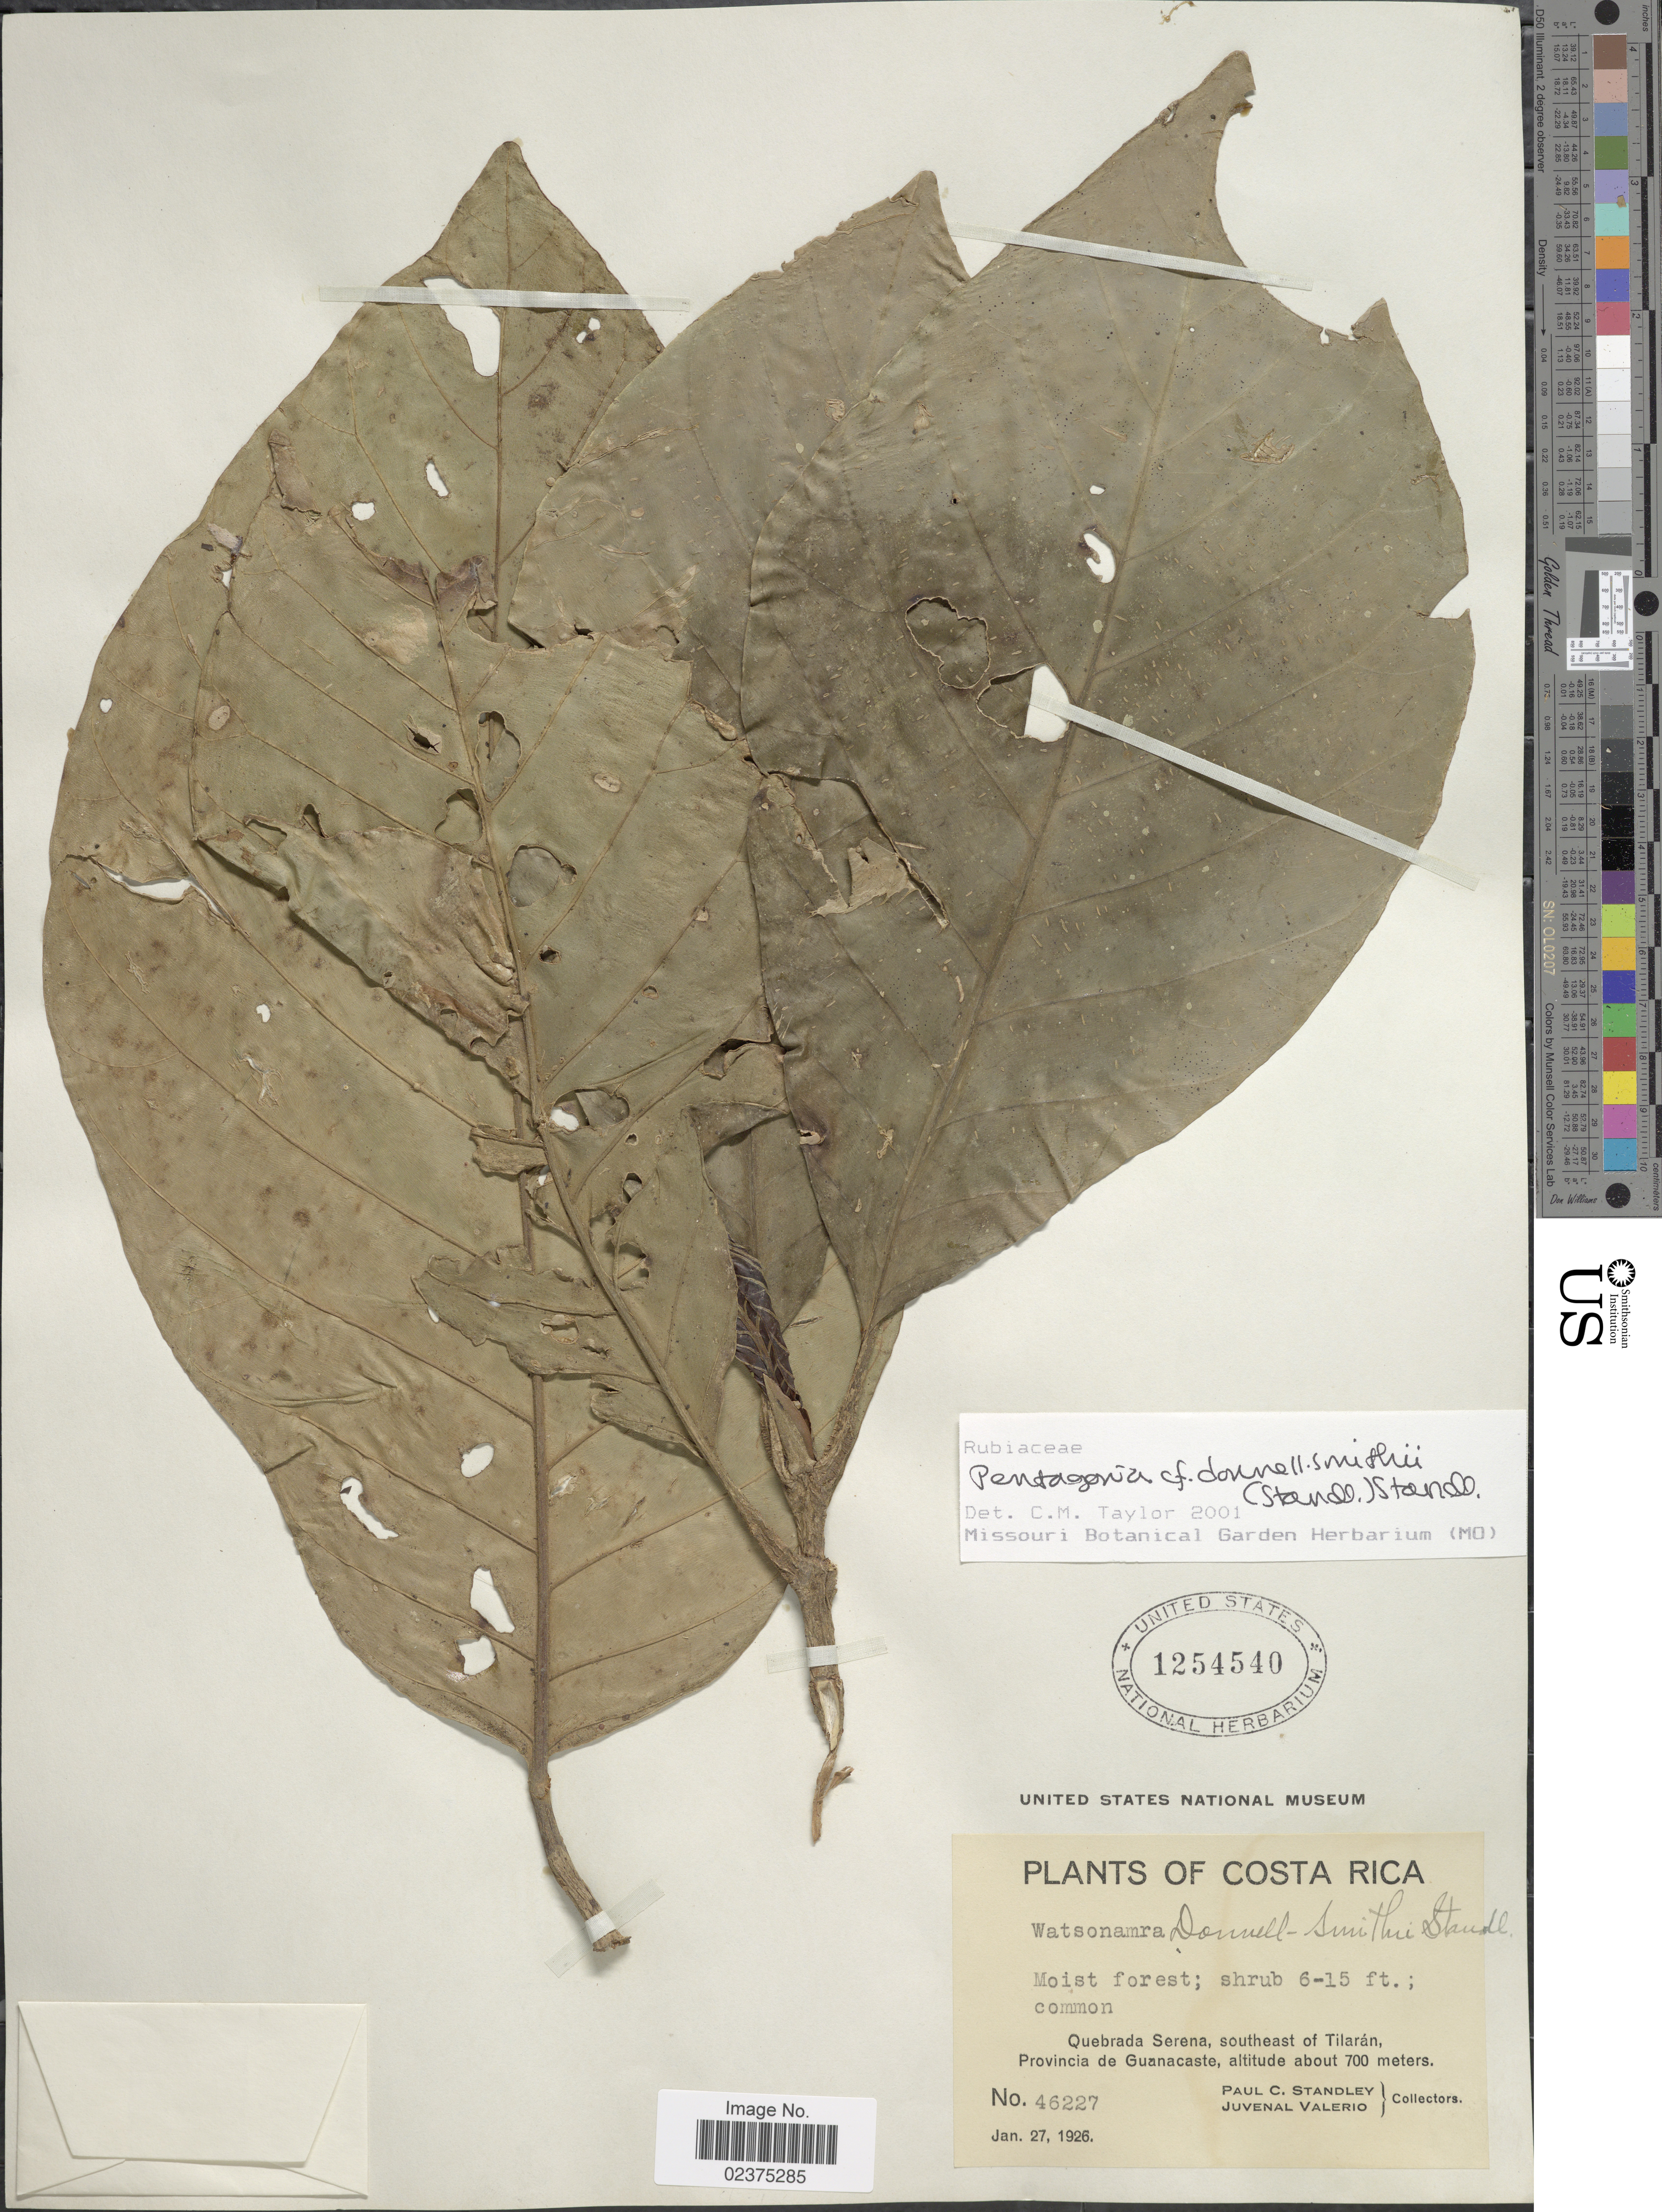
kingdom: Plantae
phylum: Tracheophyta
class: Magnoliopsida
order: Gentianales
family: Rubiaceae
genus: Pentagonia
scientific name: Pentagonia donnell-smithii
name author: (Standl.) Standl.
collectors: P. C. Standley & J. Valerio R.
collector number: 46227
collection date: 1926-01-27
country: Costa Rica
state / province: Guanacaste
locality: Moist forest, Quebrada Serena, southeast of Tilarán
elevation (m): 700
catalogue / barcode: US 1254540